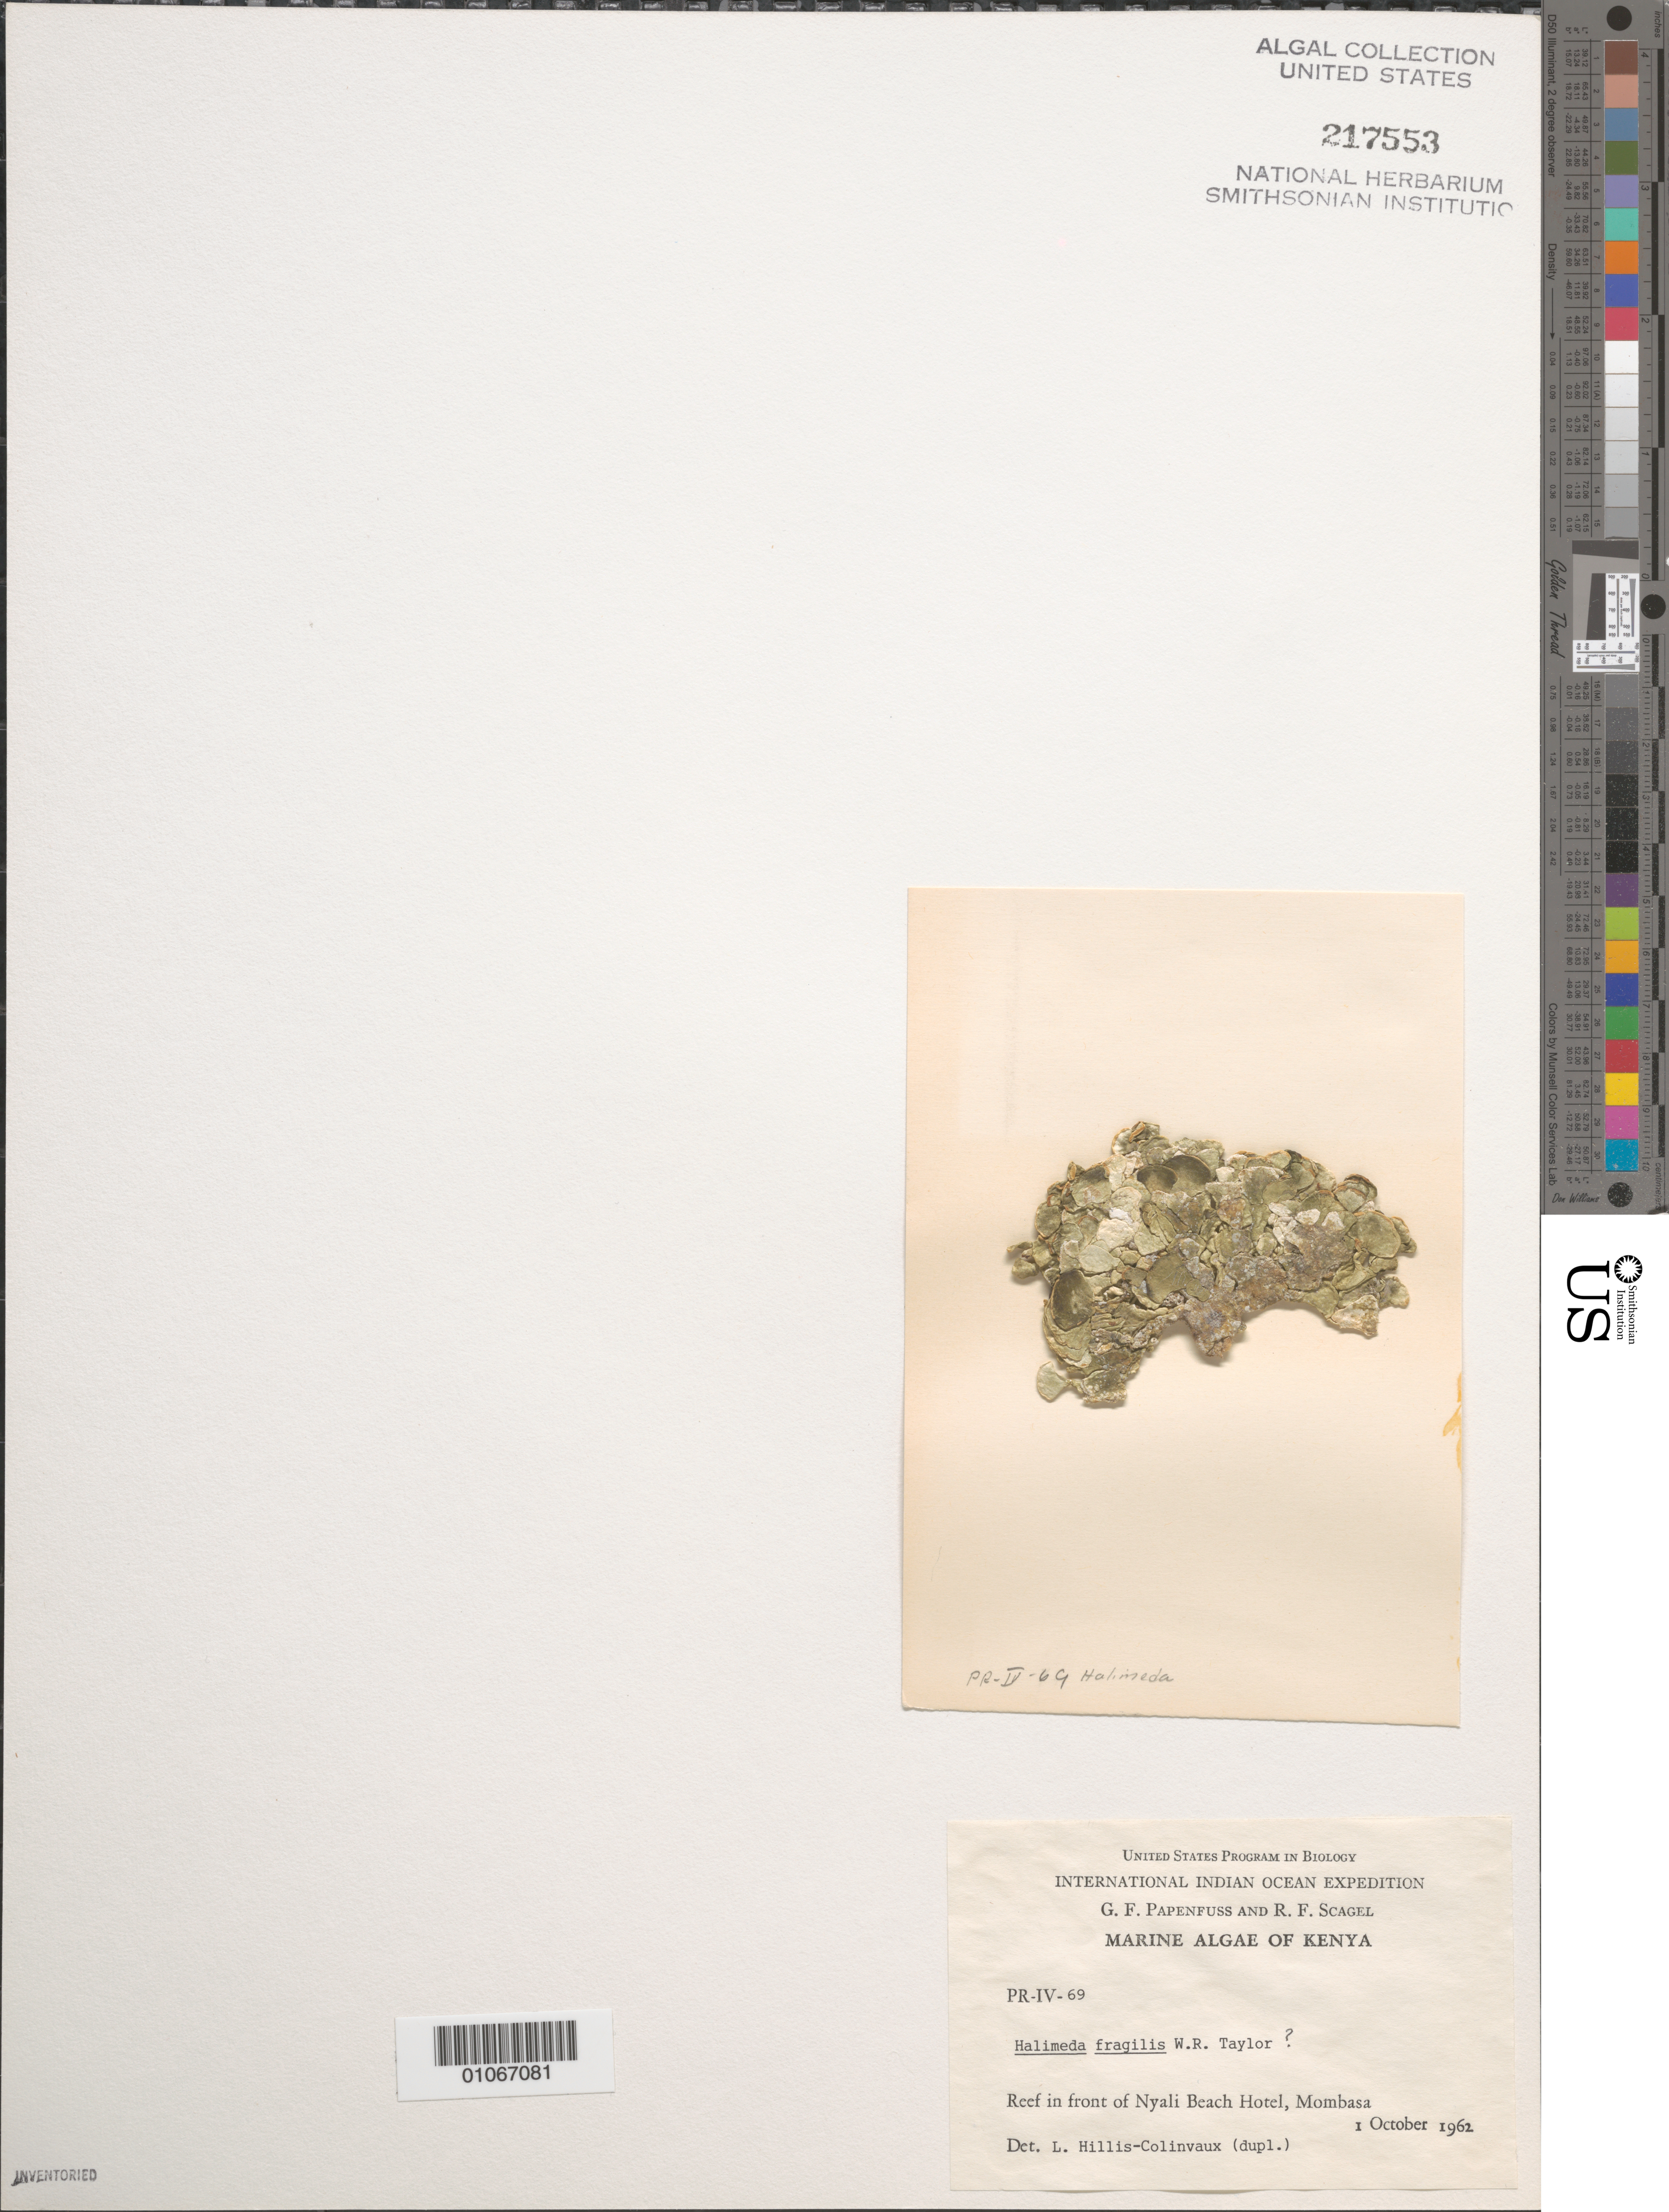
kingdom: Plantae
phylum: Chlorophyta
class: Ulvophyceae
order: Bryopsidales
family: Halimedaceae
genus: Halimeda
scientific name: Halimeda fragilis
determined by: Hillis-Colinvaux, L.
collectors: G. Papenfuss & R. F. Scagel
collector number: PR-IV-69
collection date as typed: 01 Oct 1962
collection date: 1962-10-01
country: Kenya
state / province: Mombasa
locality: Reef in front of Nyali Beach Hotel, Mombasa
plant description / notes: International Indian Ocean Expedition, 1962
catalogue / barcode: US 217553